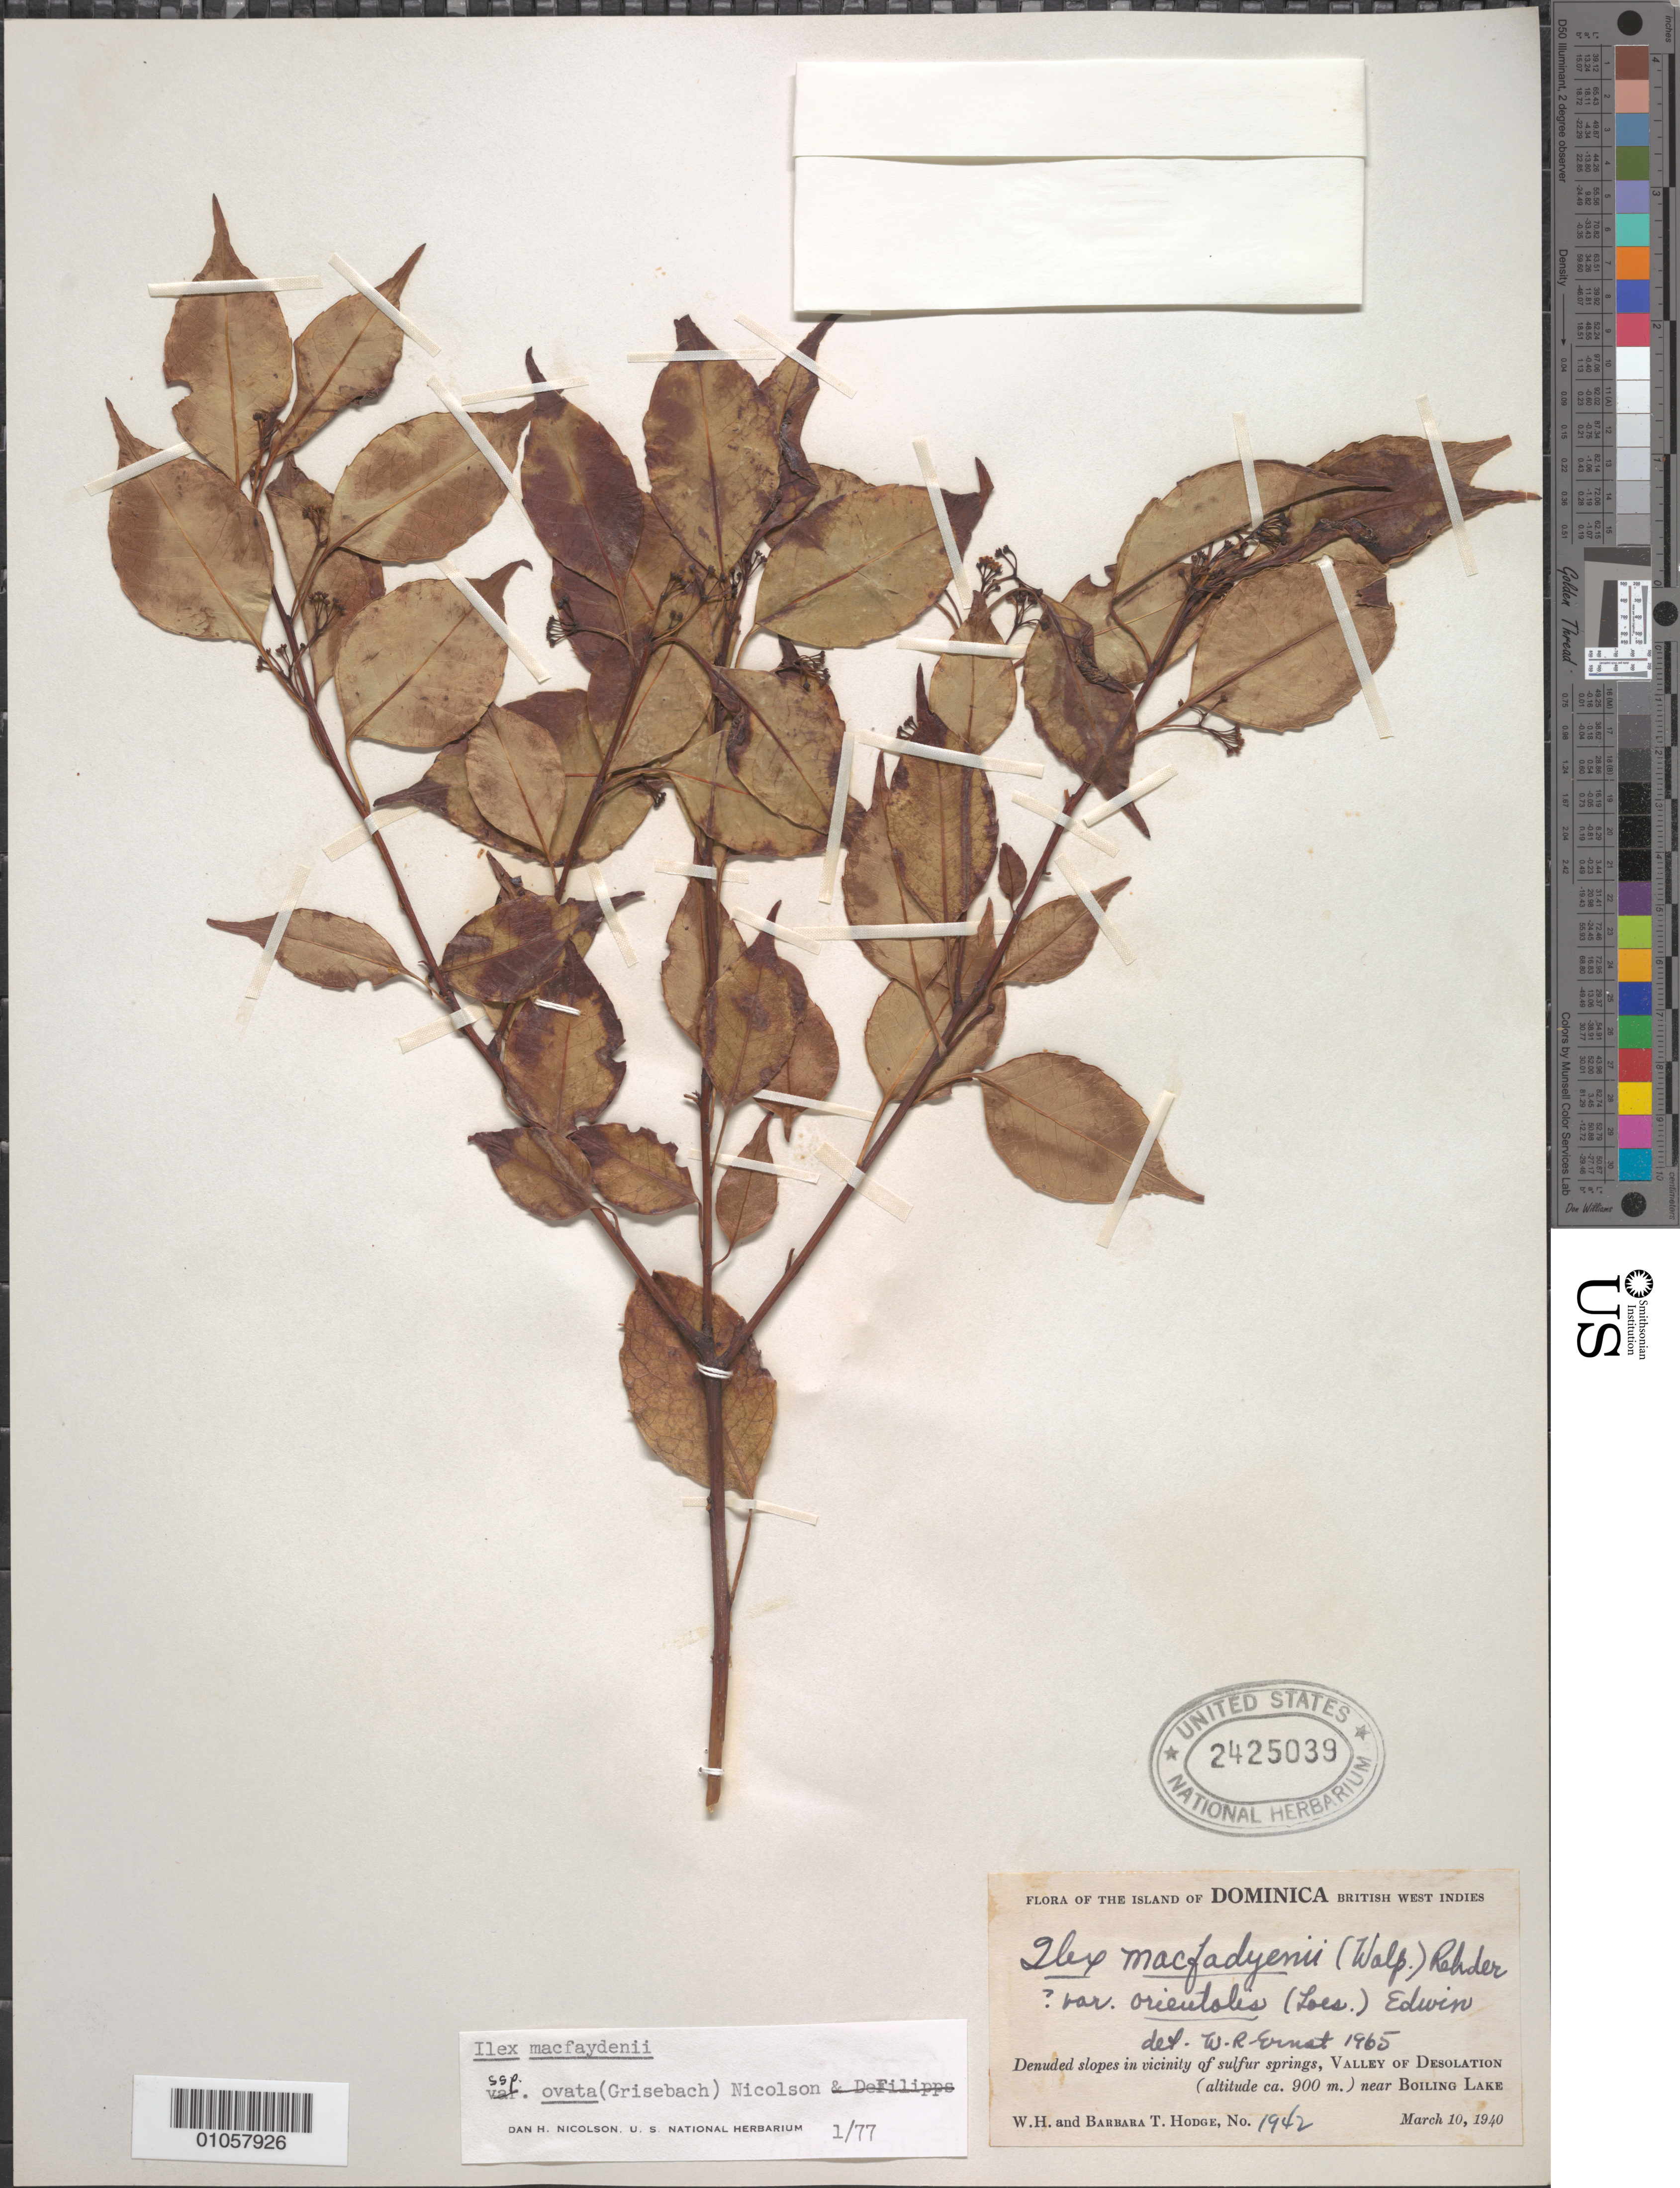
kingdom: Plantae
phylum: Tracheophyta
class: Magnoliopsida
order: Aquifoliales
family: Aquifoliaceae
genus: Ilex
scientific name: Ilex macfaydenii subsp. ovata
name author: (Griseb.) Nicolson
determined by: Nicolson, Dan H.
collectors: W. Hodge & B. Hodge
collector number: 1942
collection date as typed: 10 Mar 1940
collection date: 1940-03-10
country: Dominica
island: Dominica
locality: Valley of Desolation, near Boiling Lake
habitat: Denuded slopes in vicinity of sulfur springs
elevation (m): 900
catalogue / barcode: US 2425039